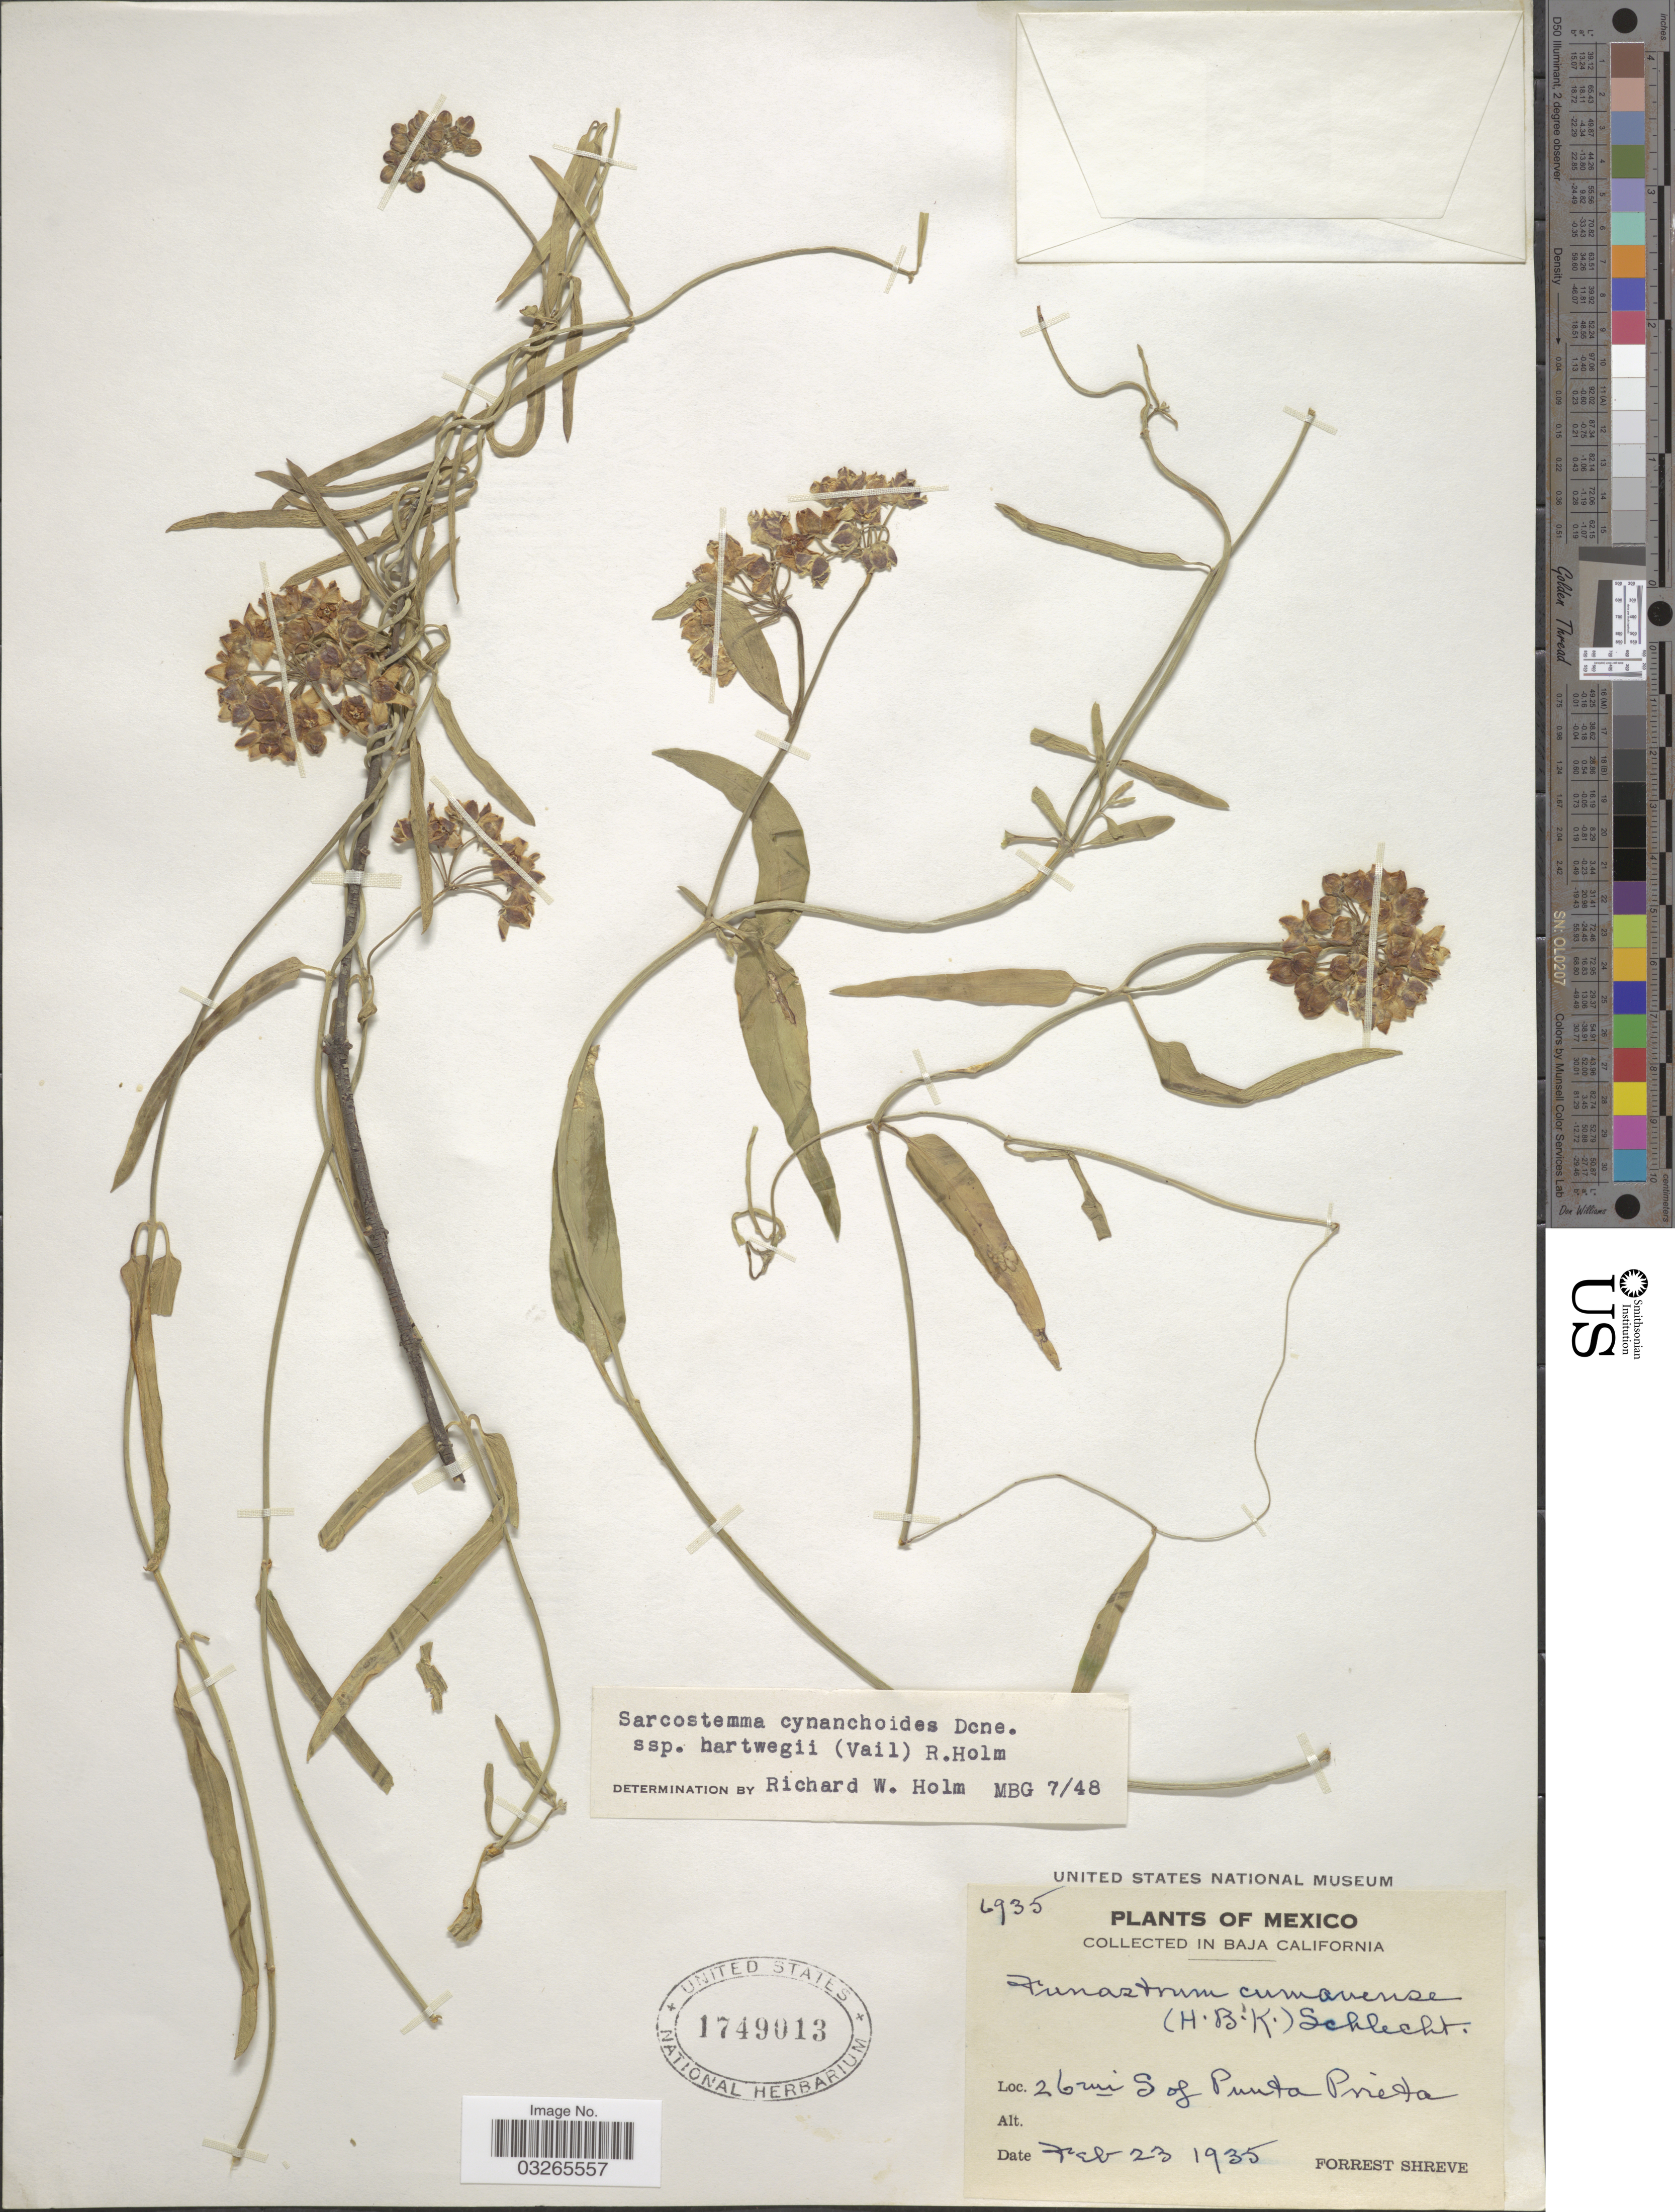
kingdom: Plantae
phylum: Tracheophyta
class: Magnoliopsida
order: Gentianales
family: Apocynaceae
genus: Sarcostemma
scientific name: Sarcostemma cynanchoides subsp. hartwegii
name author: (Vail) R.W. Holm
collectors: F. Shreve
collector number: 6935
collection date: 1935-02-23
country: Mexico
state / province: Baja California Norte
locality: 26 mi S of Punta Prieta.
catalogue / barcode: US 1749013